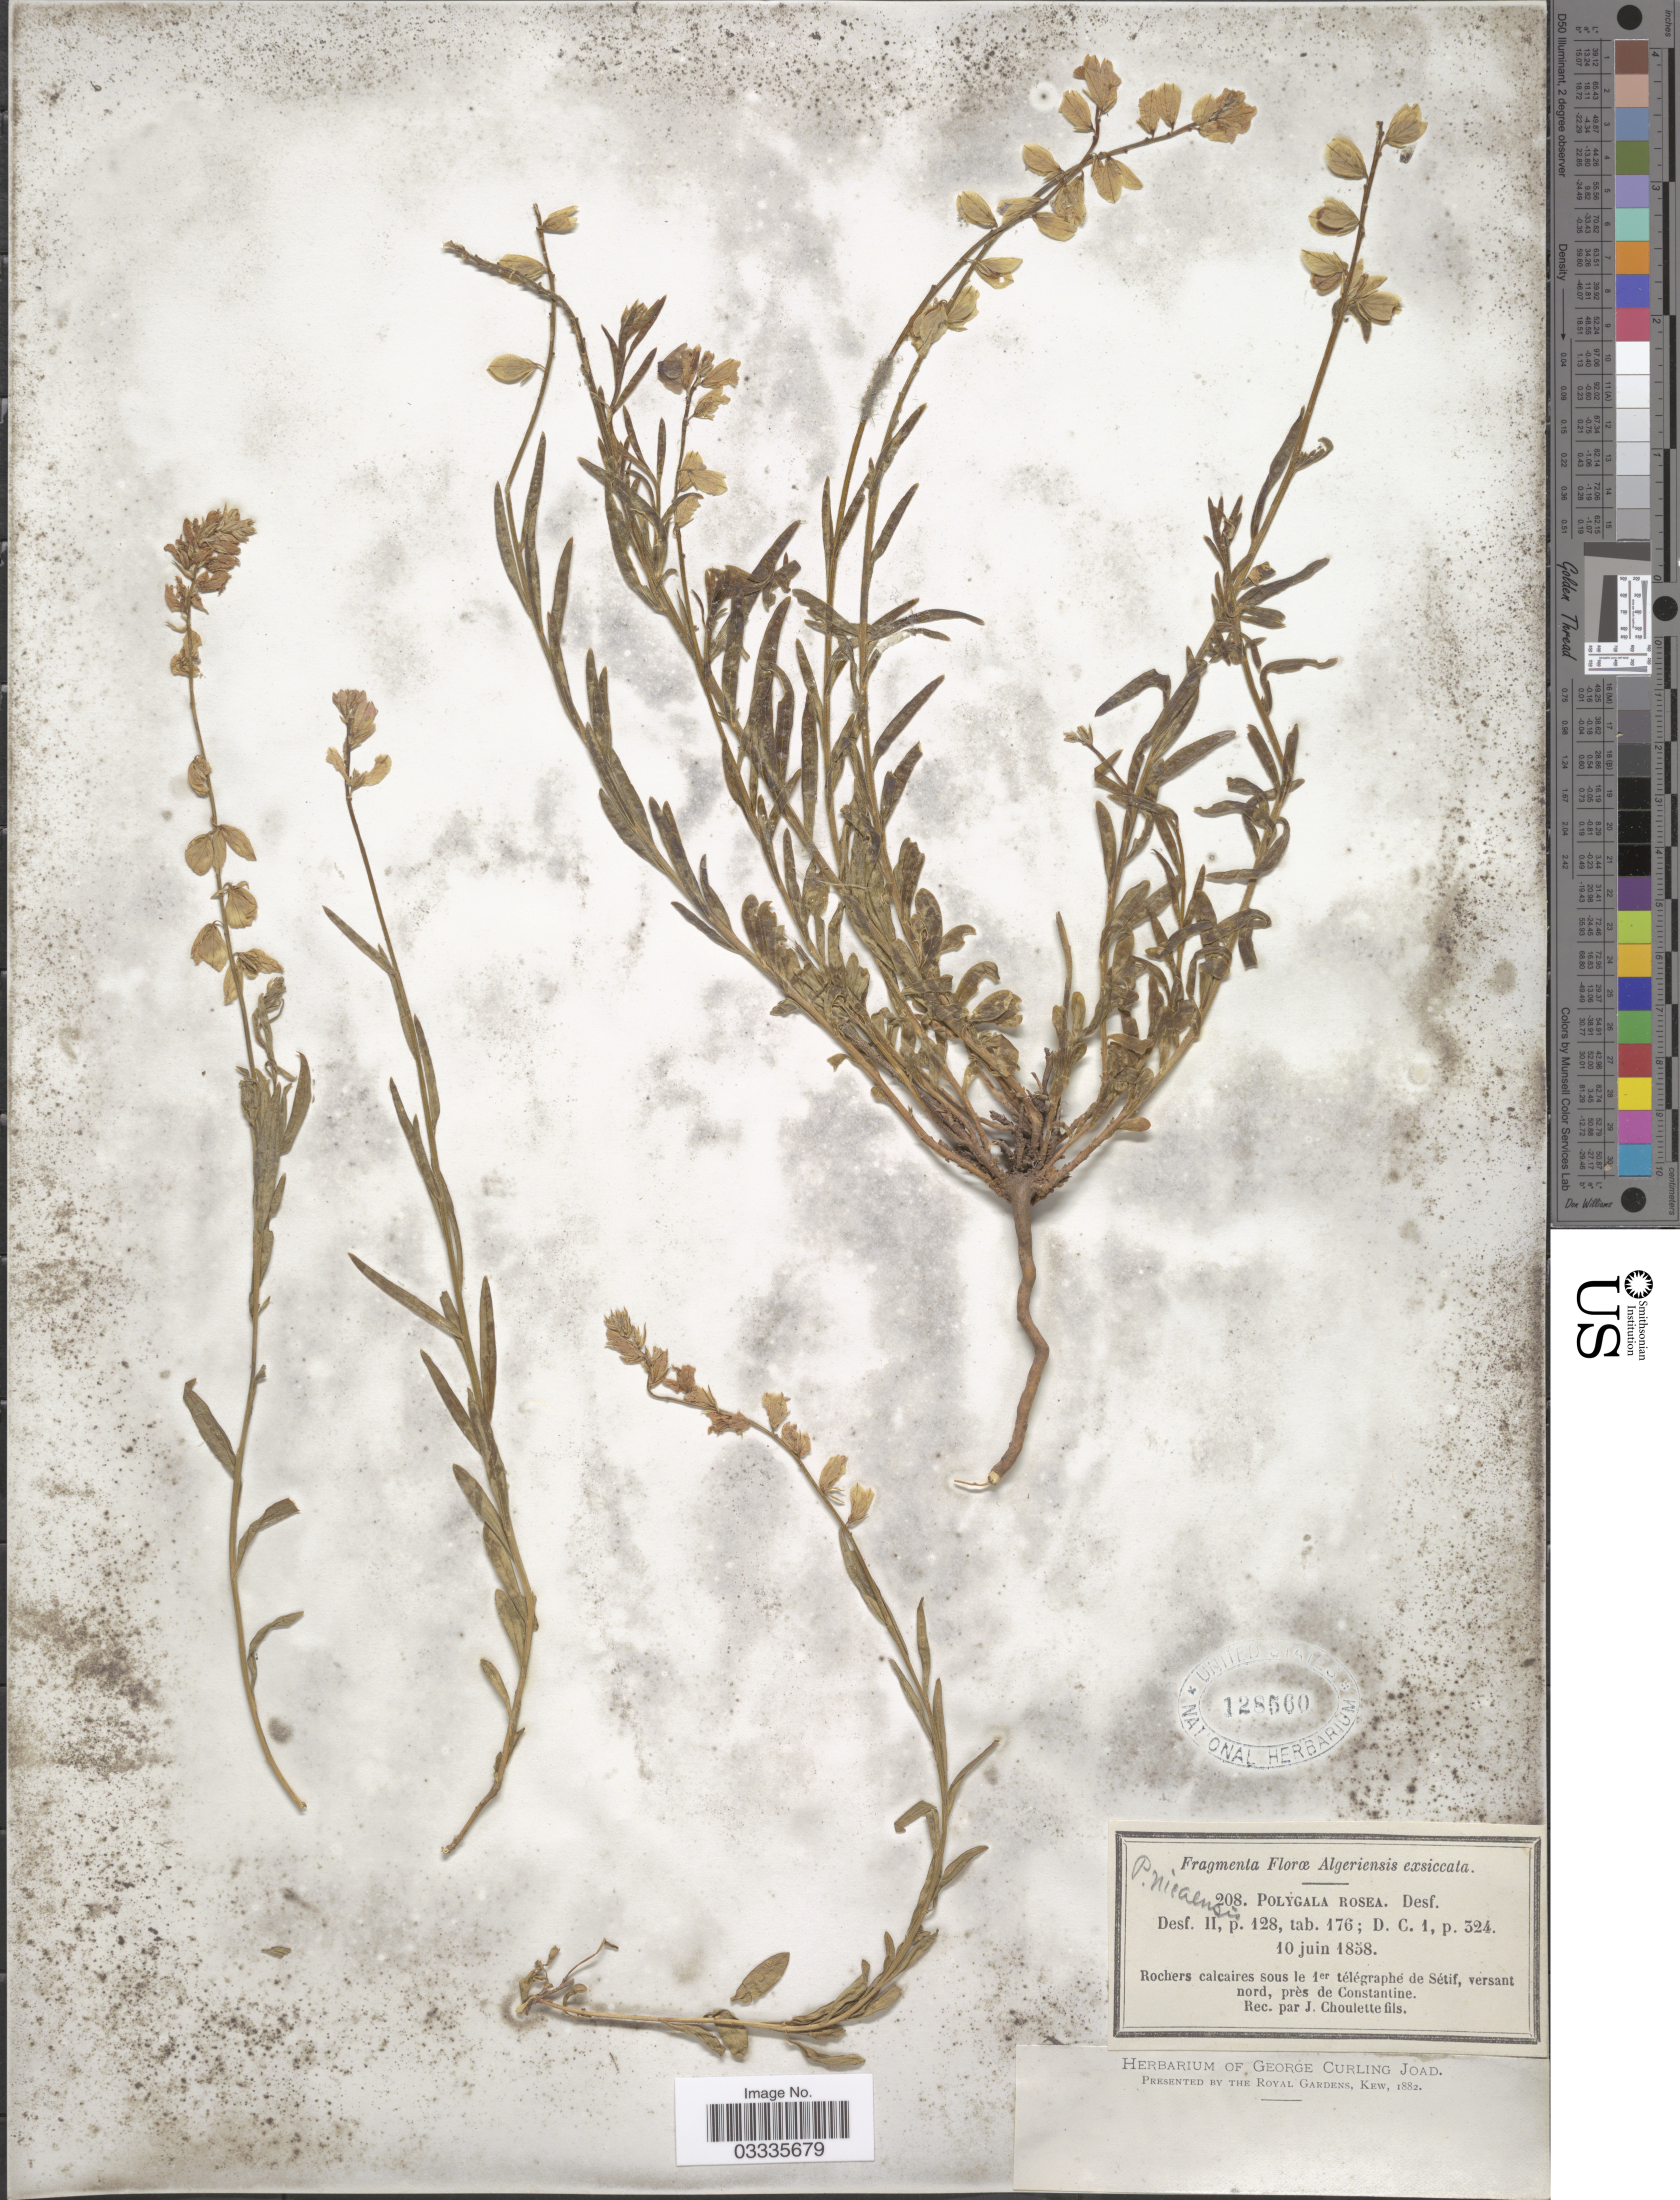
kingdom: Plantae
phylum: Tracheophyta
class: Magnoliopsida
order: Fabales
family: Polygalaceae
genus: Polygala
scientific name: Polygala nicaraguensis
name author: Chodat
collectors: J. Choulette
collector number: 208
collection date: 1858-06-10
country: Algeria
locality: Rochers calcaires sous le 1er télégraphé de Sétif, versant nord, près de Constantine.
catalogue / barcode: US 128560